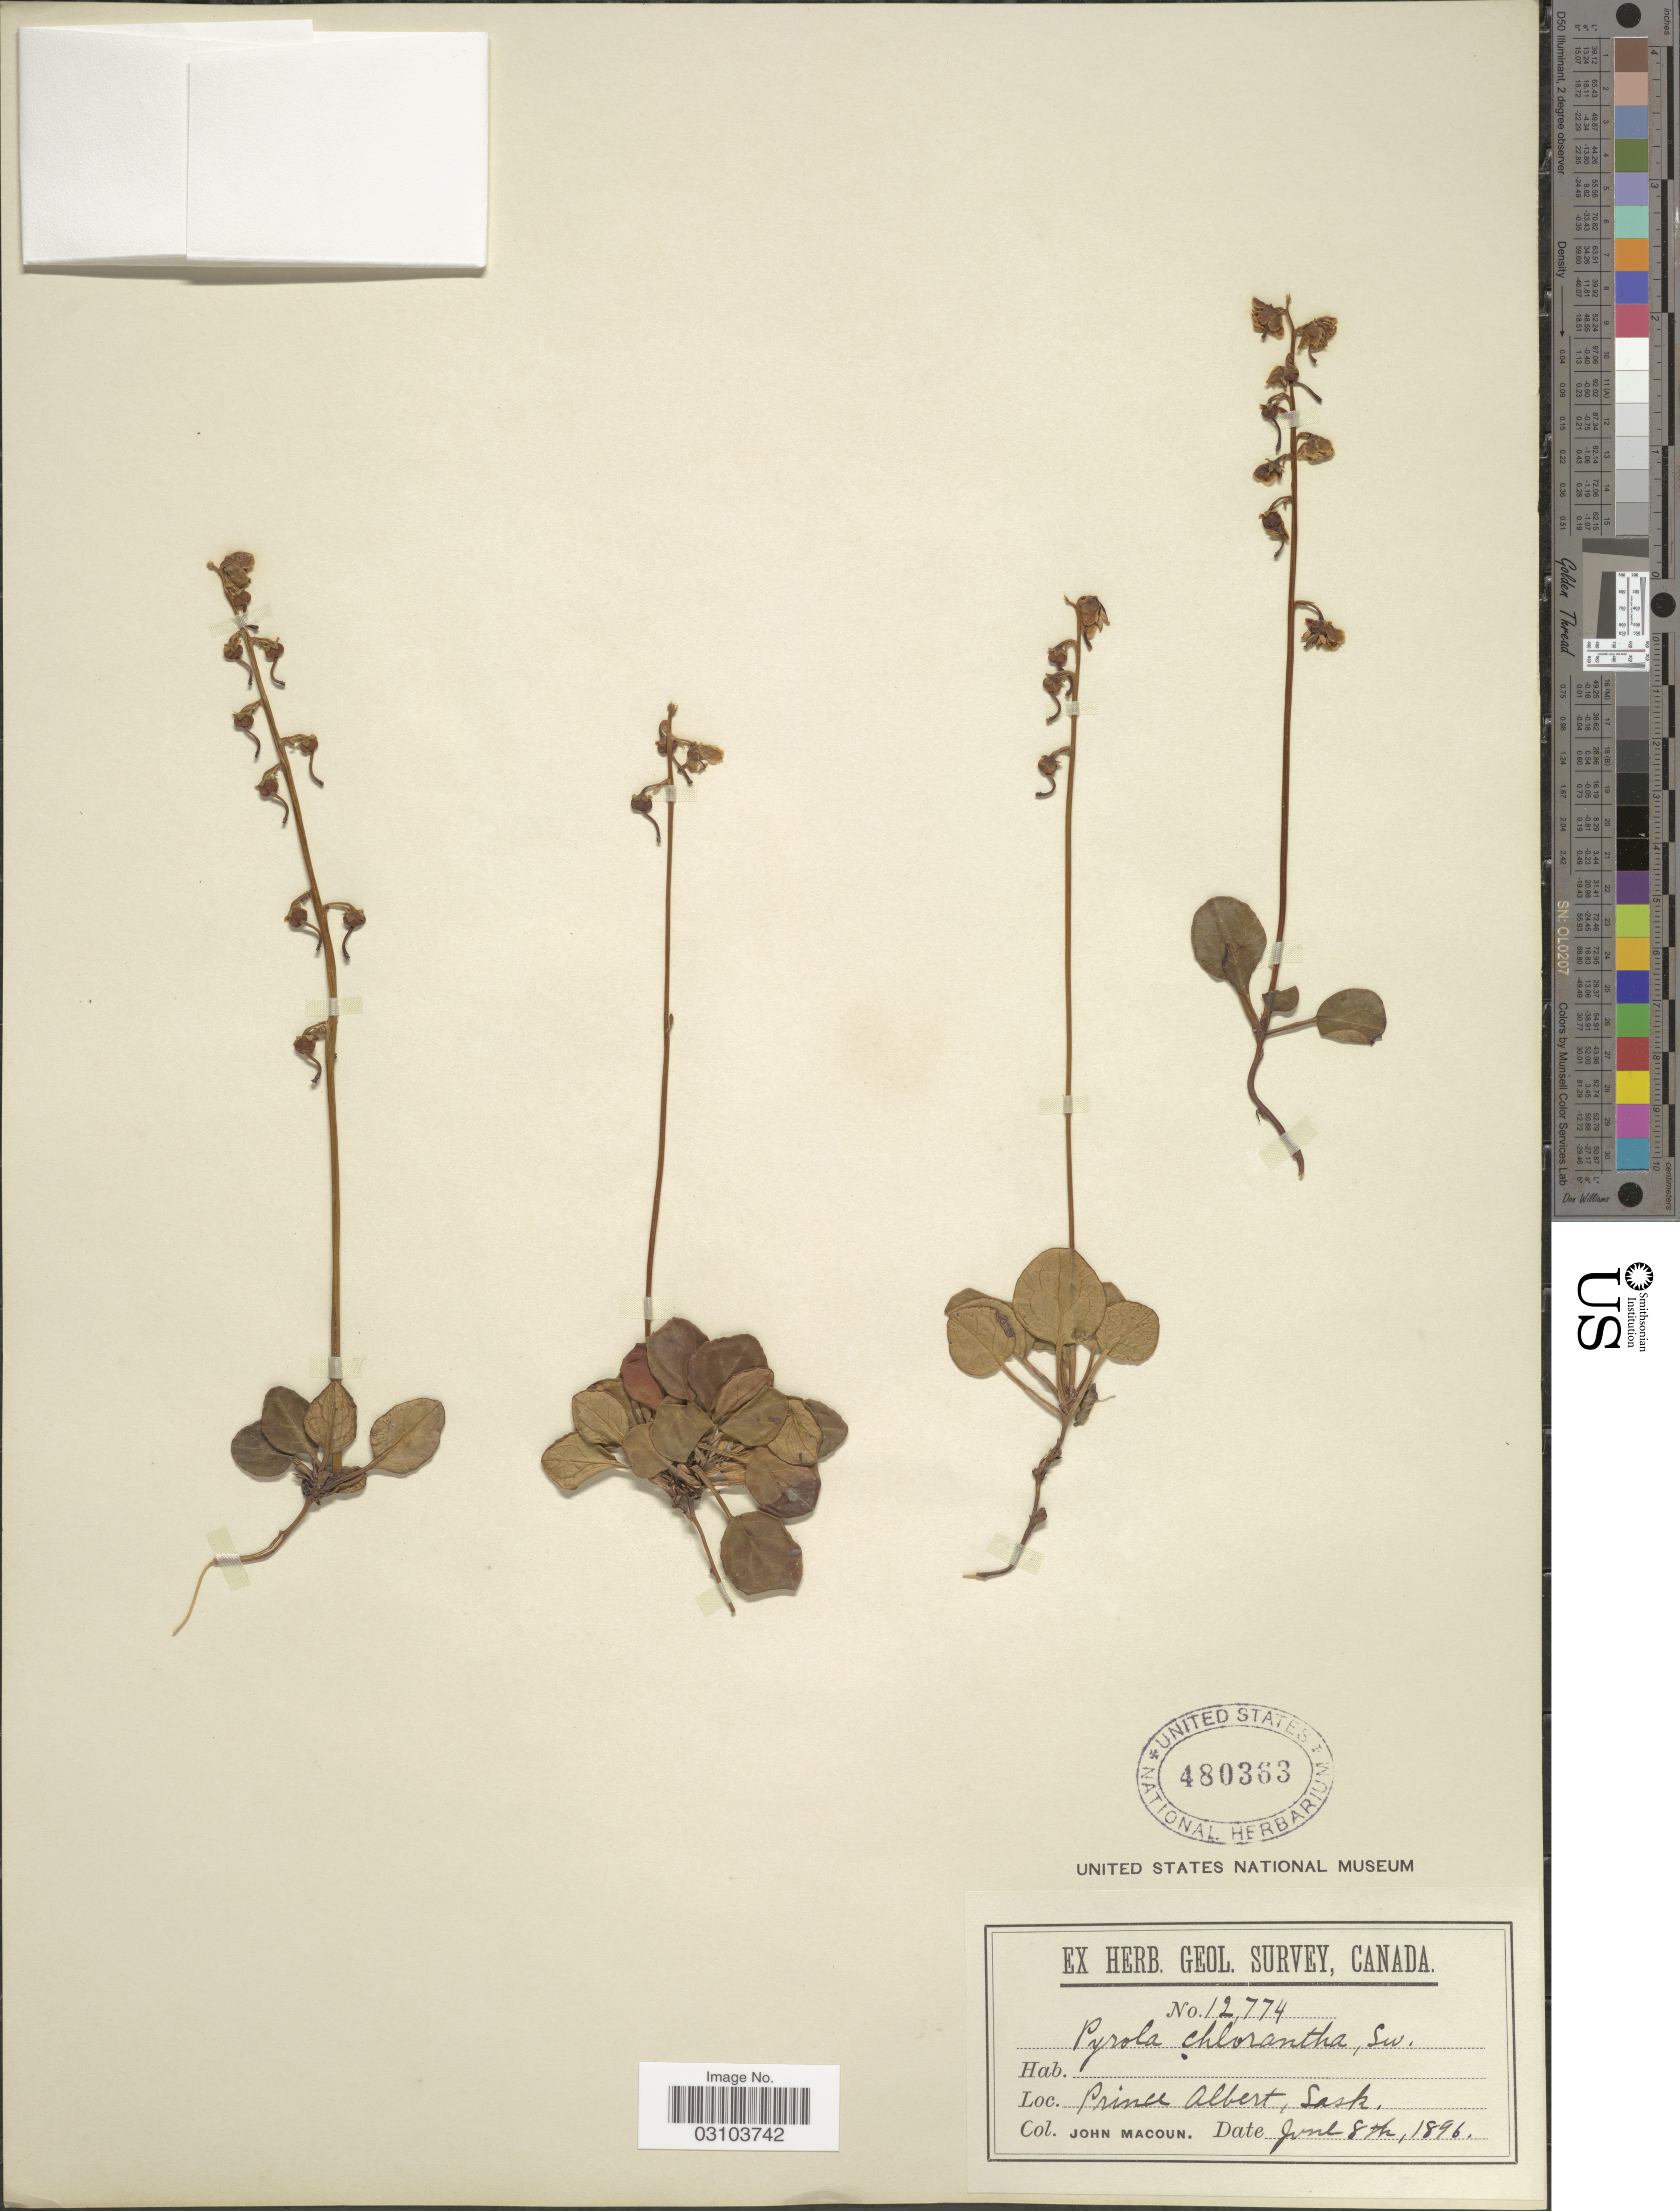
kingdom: Plantae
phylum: Tracheophyta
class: Magnoliopsida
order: Ericales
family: Ericaceae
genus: Pyrola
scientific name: Pyrola chlorantha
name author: Schweigg.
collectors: J. Macoun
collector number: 12774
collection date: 1896-06-08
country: Canada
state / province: Saskatchewan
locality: Prince Albert, Sask.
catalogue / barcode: US 480363